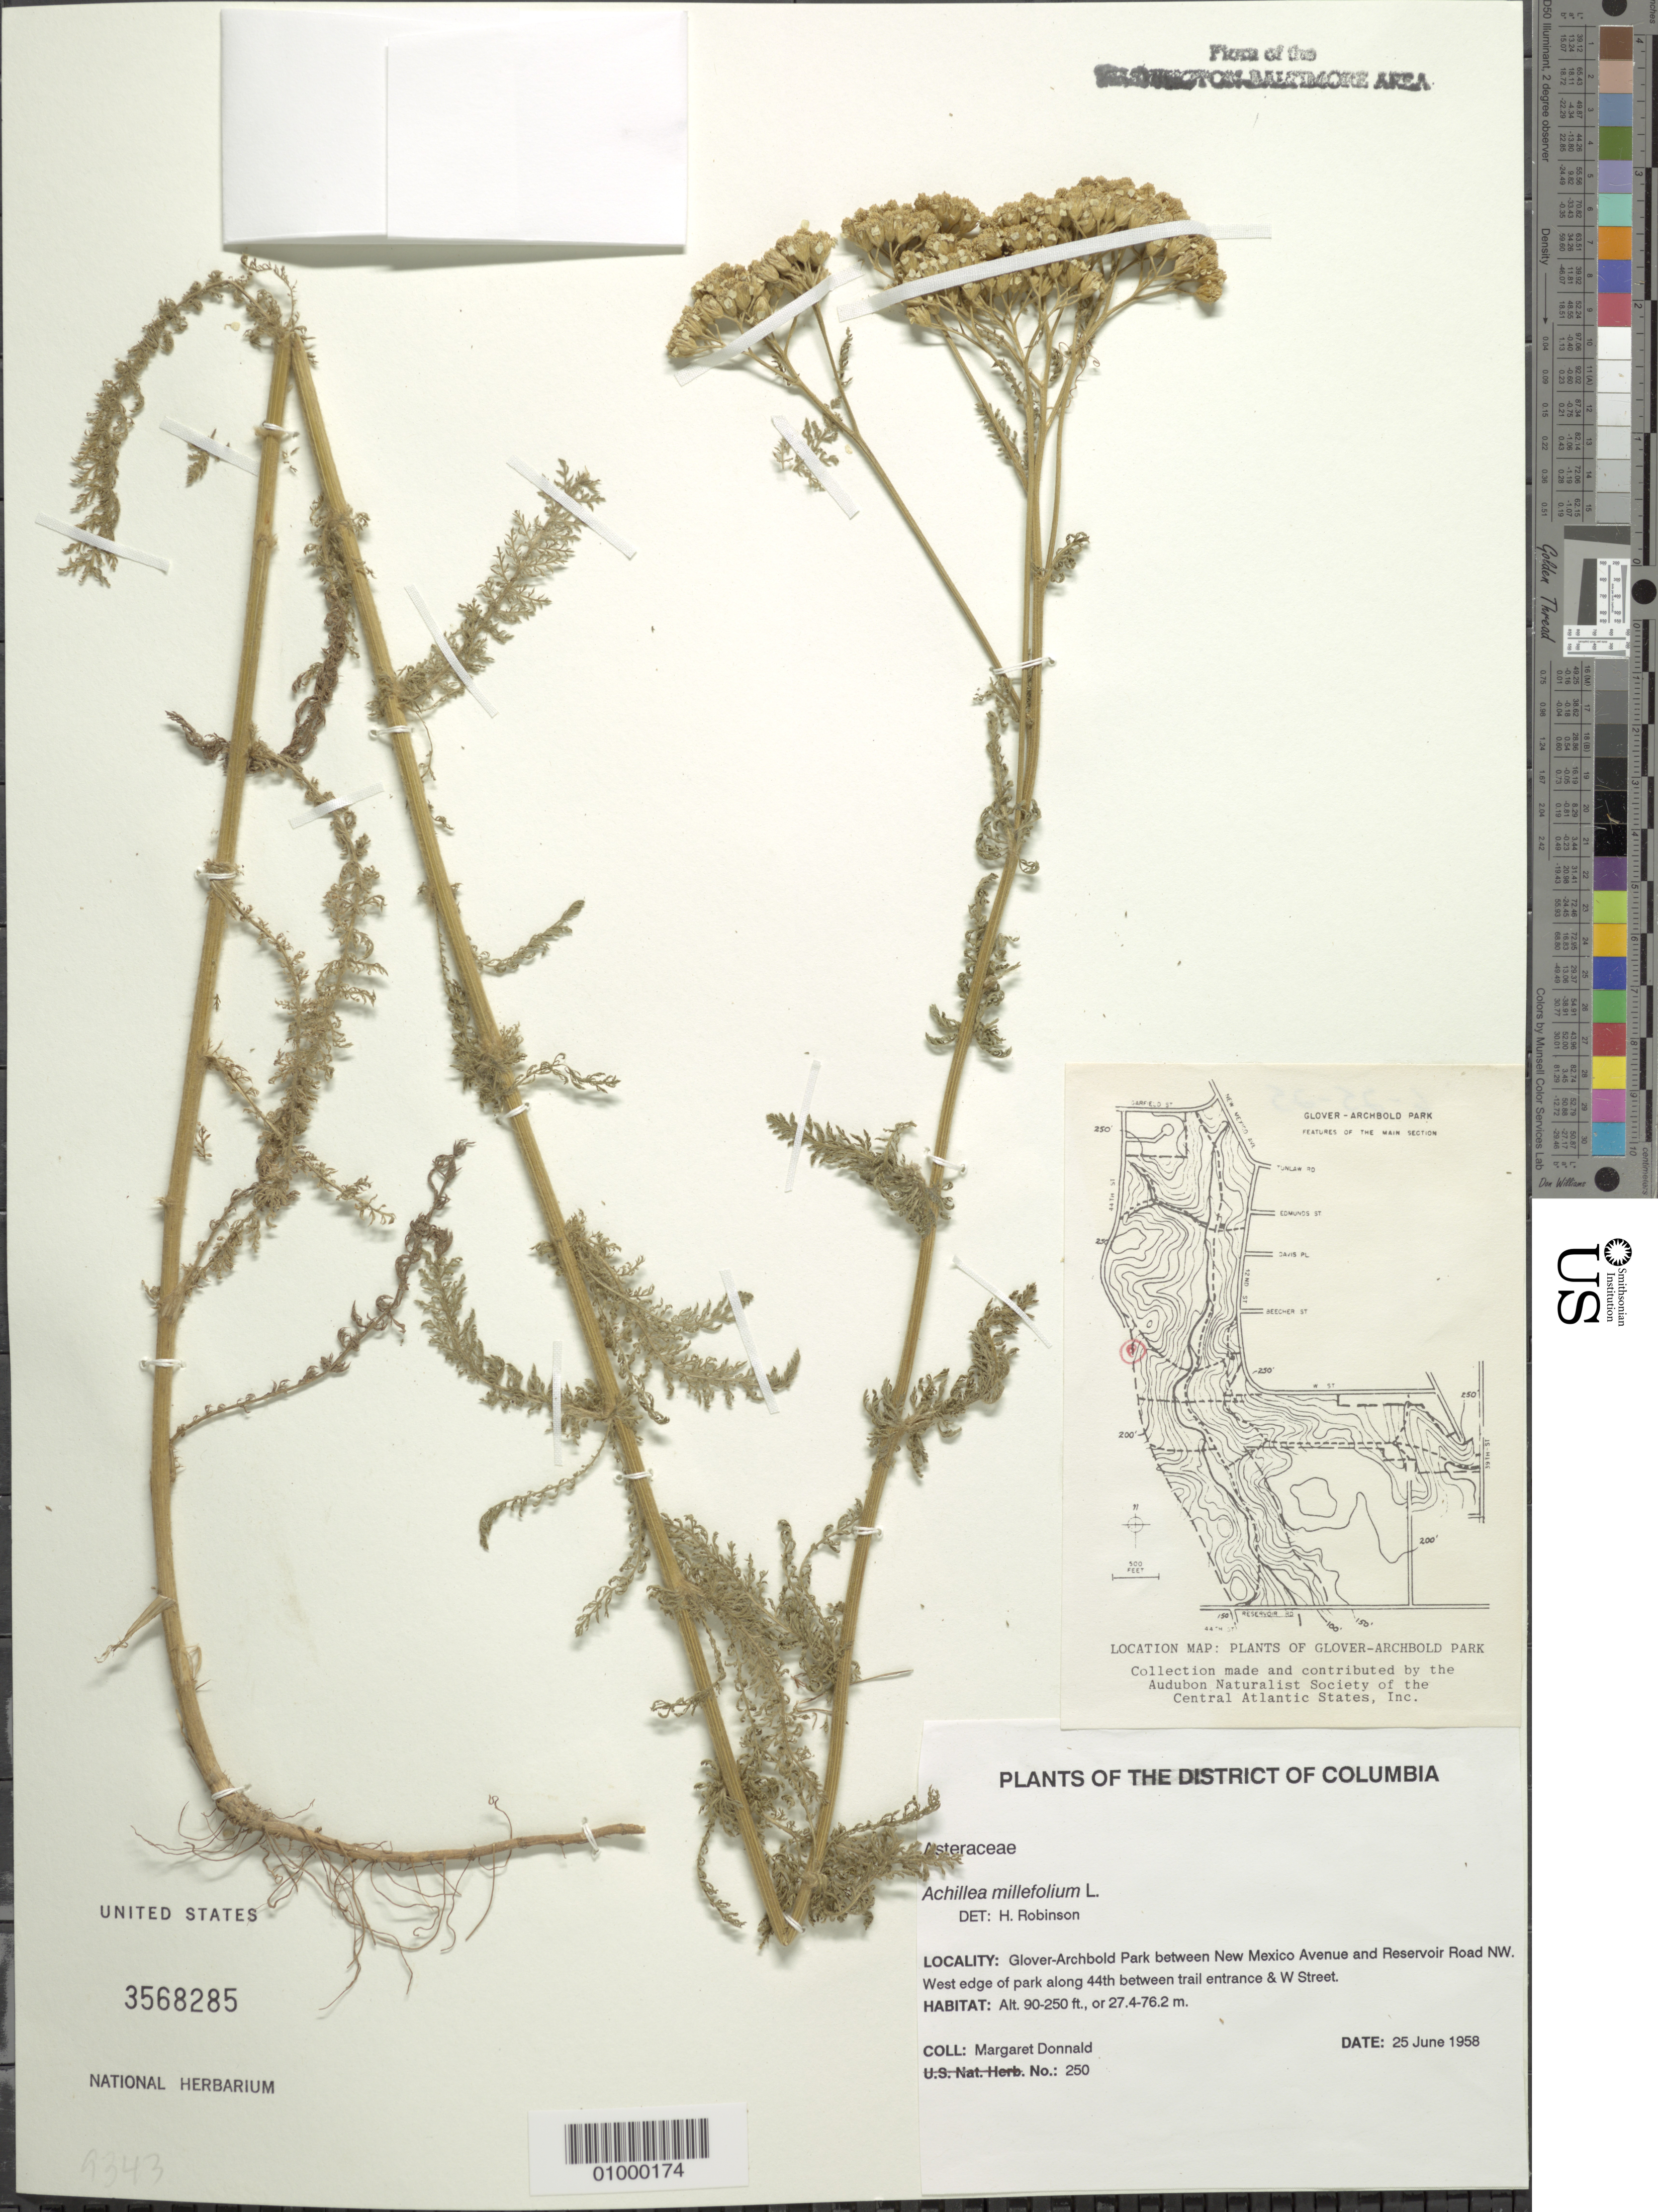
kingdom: Plantae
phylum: Tracheophyta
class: Magnoliopsida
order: Asterales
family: Asteraceae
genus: Achillea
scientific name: Achillea millefolium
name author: L.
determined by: Robinson, Harold E., (US)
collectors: M. Donnald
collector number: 250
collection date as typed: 25 Jun 1958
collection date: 1958-06-25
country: United States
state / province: District of Columbia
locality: Glover-Archbold Park between New Mexico Avenue and Reservoir Road NW. West edge of park along 44th St. between park entrance & W St.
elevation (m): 27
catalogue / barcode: US 3568285